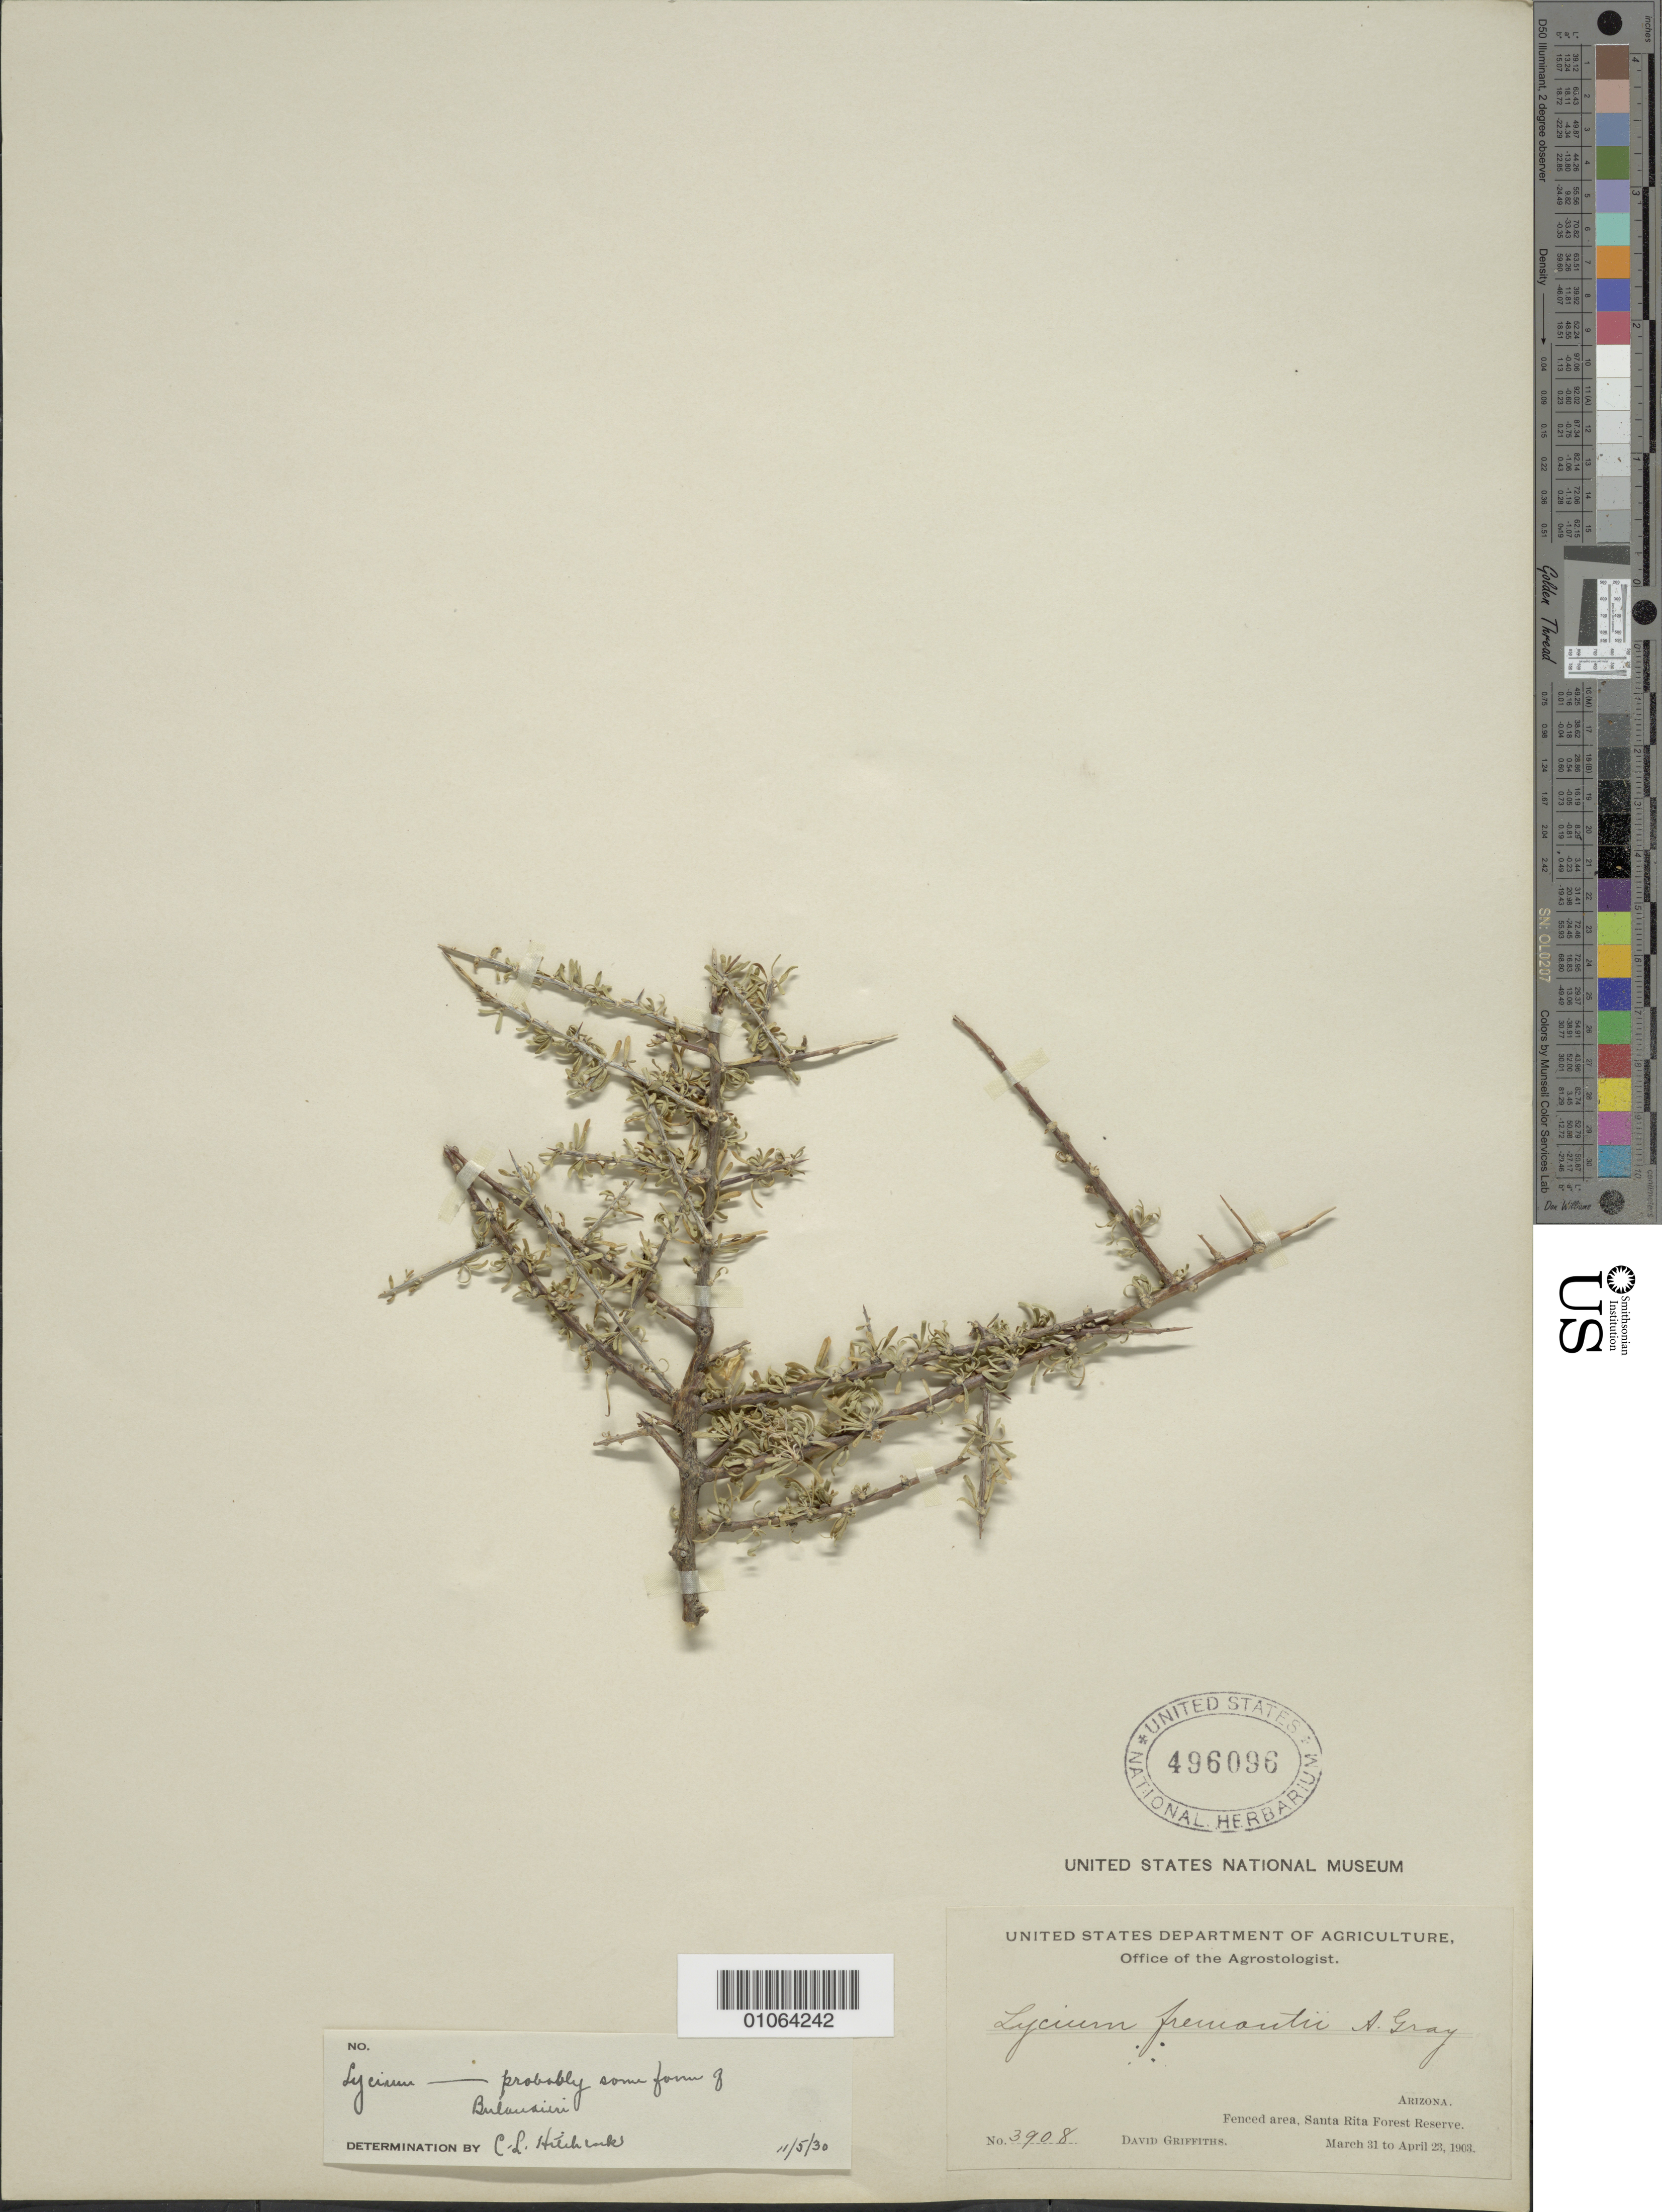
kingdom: Plantae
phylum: Tracheophyta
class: Magnoliopsida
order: Solanales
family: Solanaceae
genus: Lycium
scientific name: Lycium berlandieri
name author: Dunal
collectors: D. Griffiths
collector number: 3908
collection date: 1903-03-31/1903-04-23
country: United States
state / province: Arizona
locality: Fenced area, Santa Rita Forest Reserve.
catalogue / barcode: US 496096